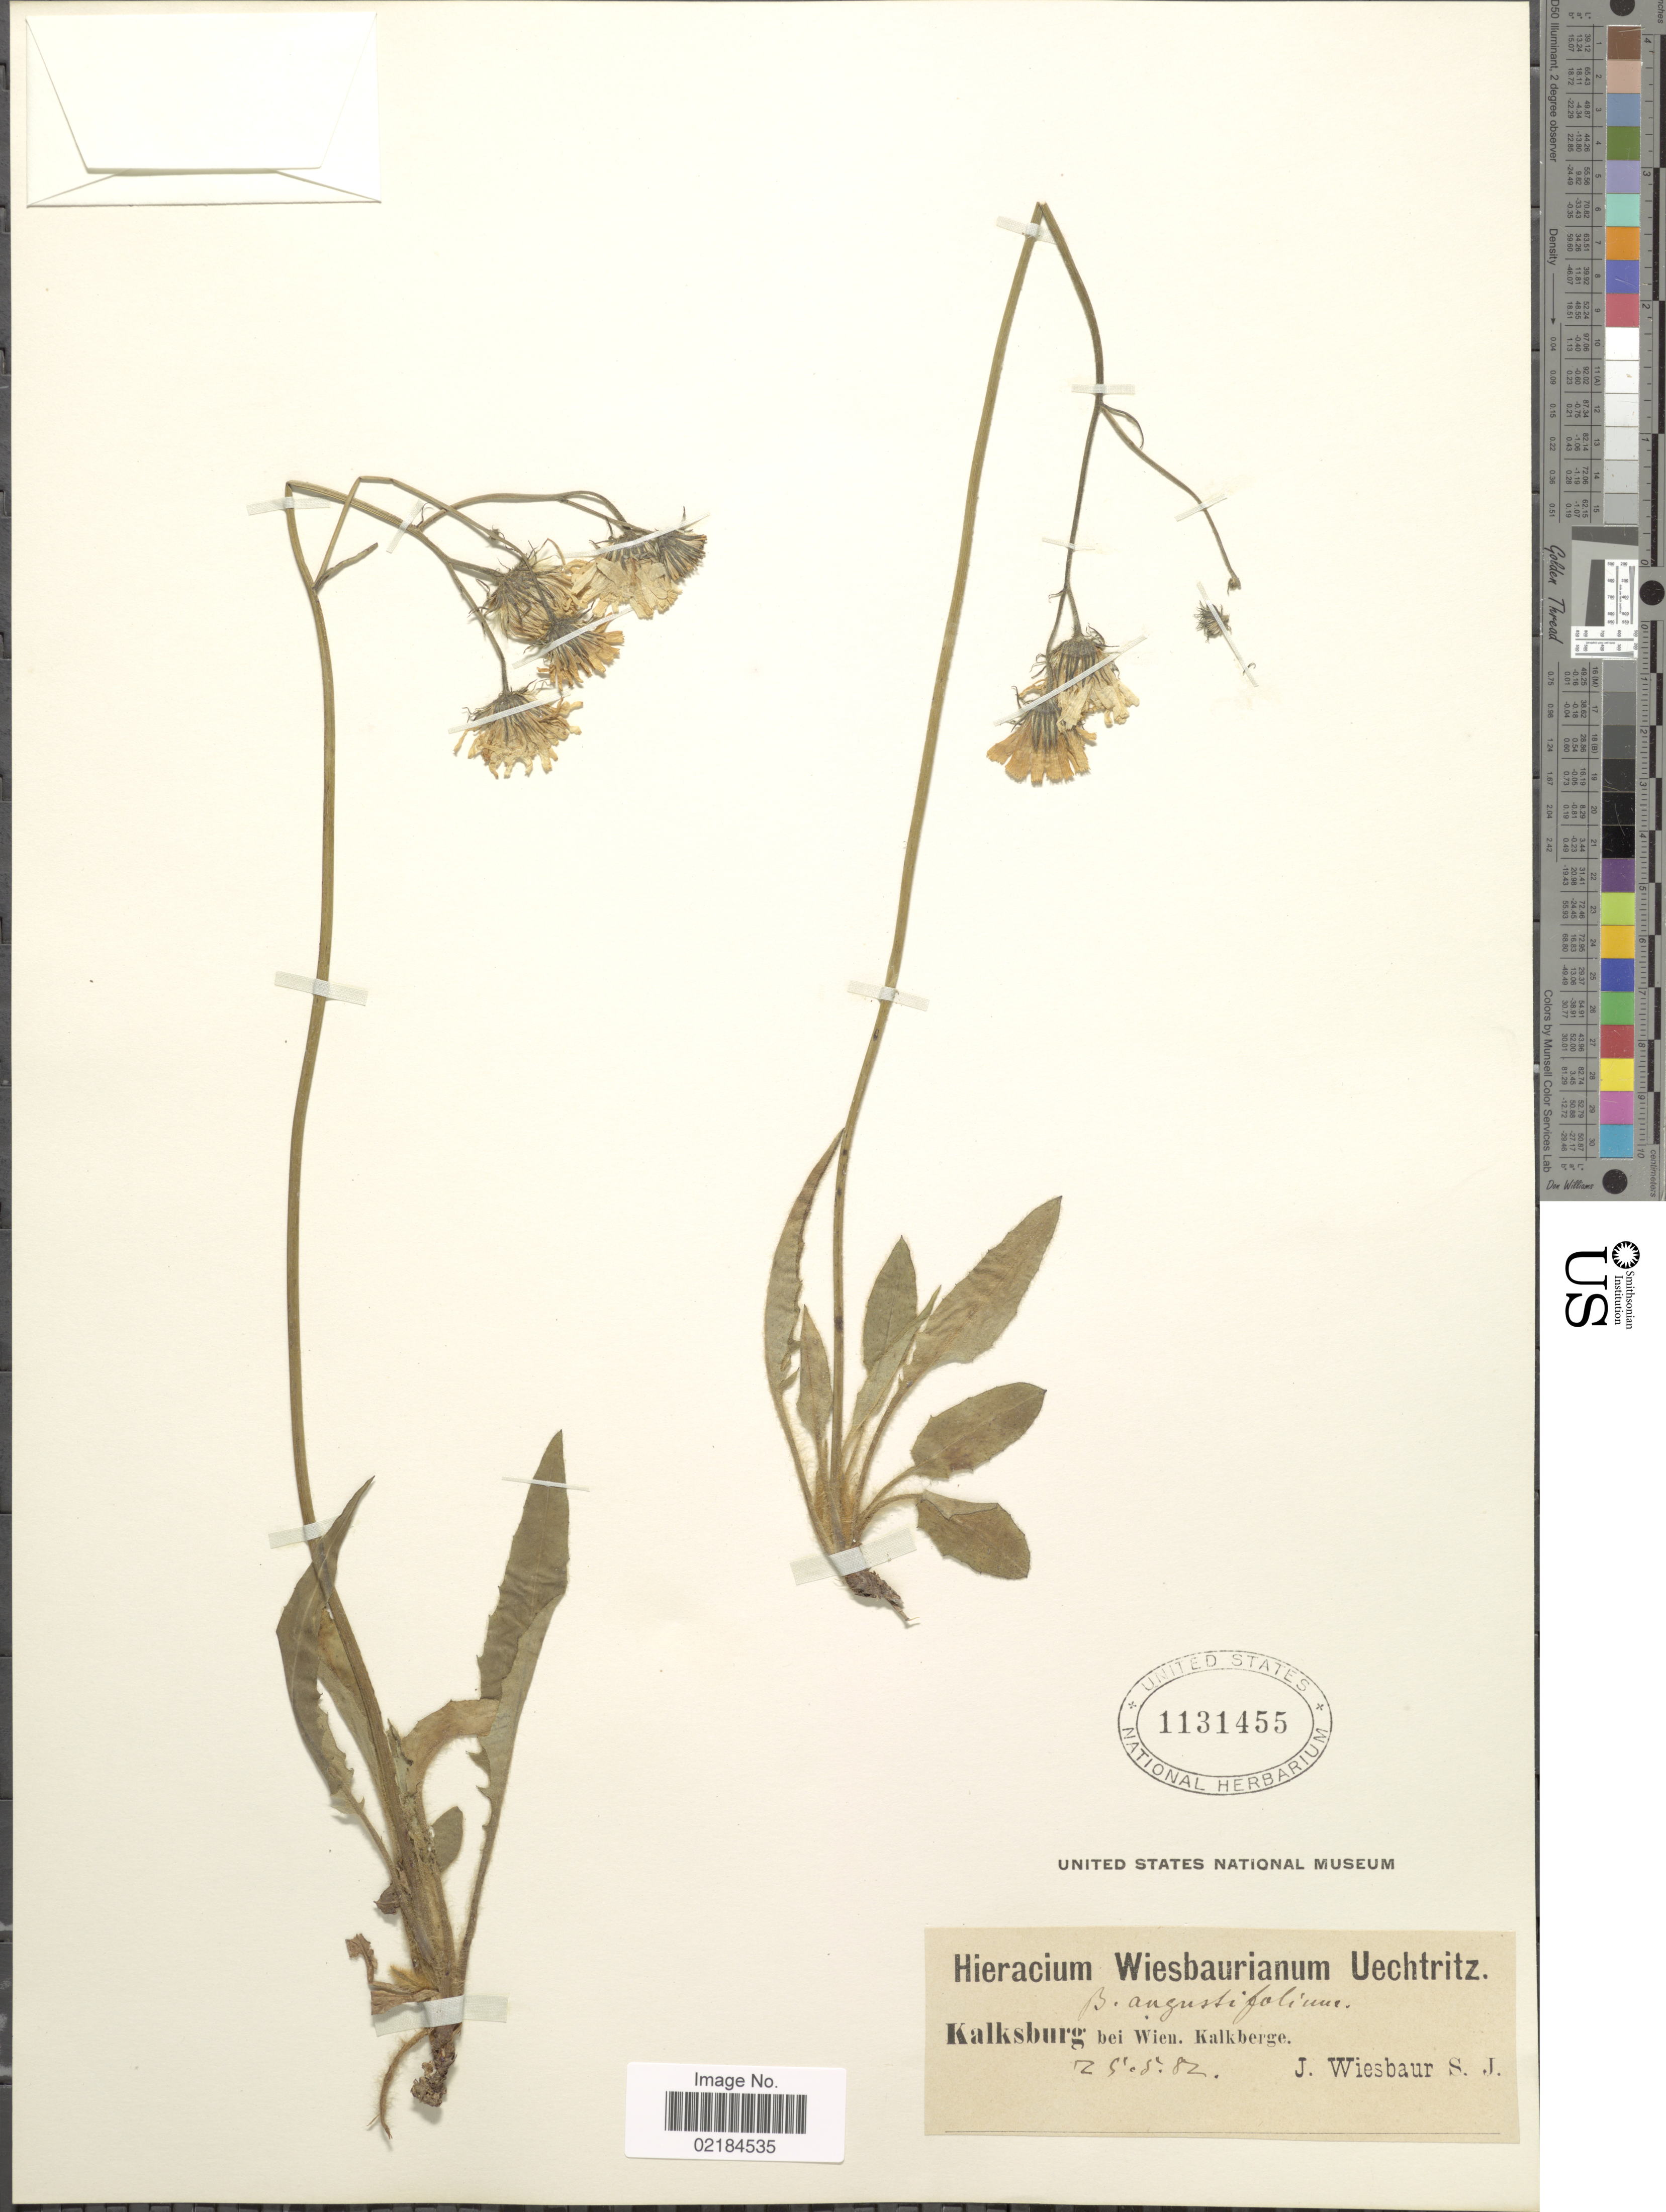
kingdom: Plantae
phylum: Tracheophyta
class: Magnoliopsida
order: Asterales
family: Asteraceae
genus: Hieracium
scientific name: Hieracium hypochoeroides subsp. wiebaurianum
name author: (R. Uechtr.) Greuter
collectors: J. Wiesbaur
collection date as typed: Transcribed d/m/y: 25/5/82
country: Austria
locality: Kalksburg bei Wien, Kalkberge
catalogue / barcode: US 1131455